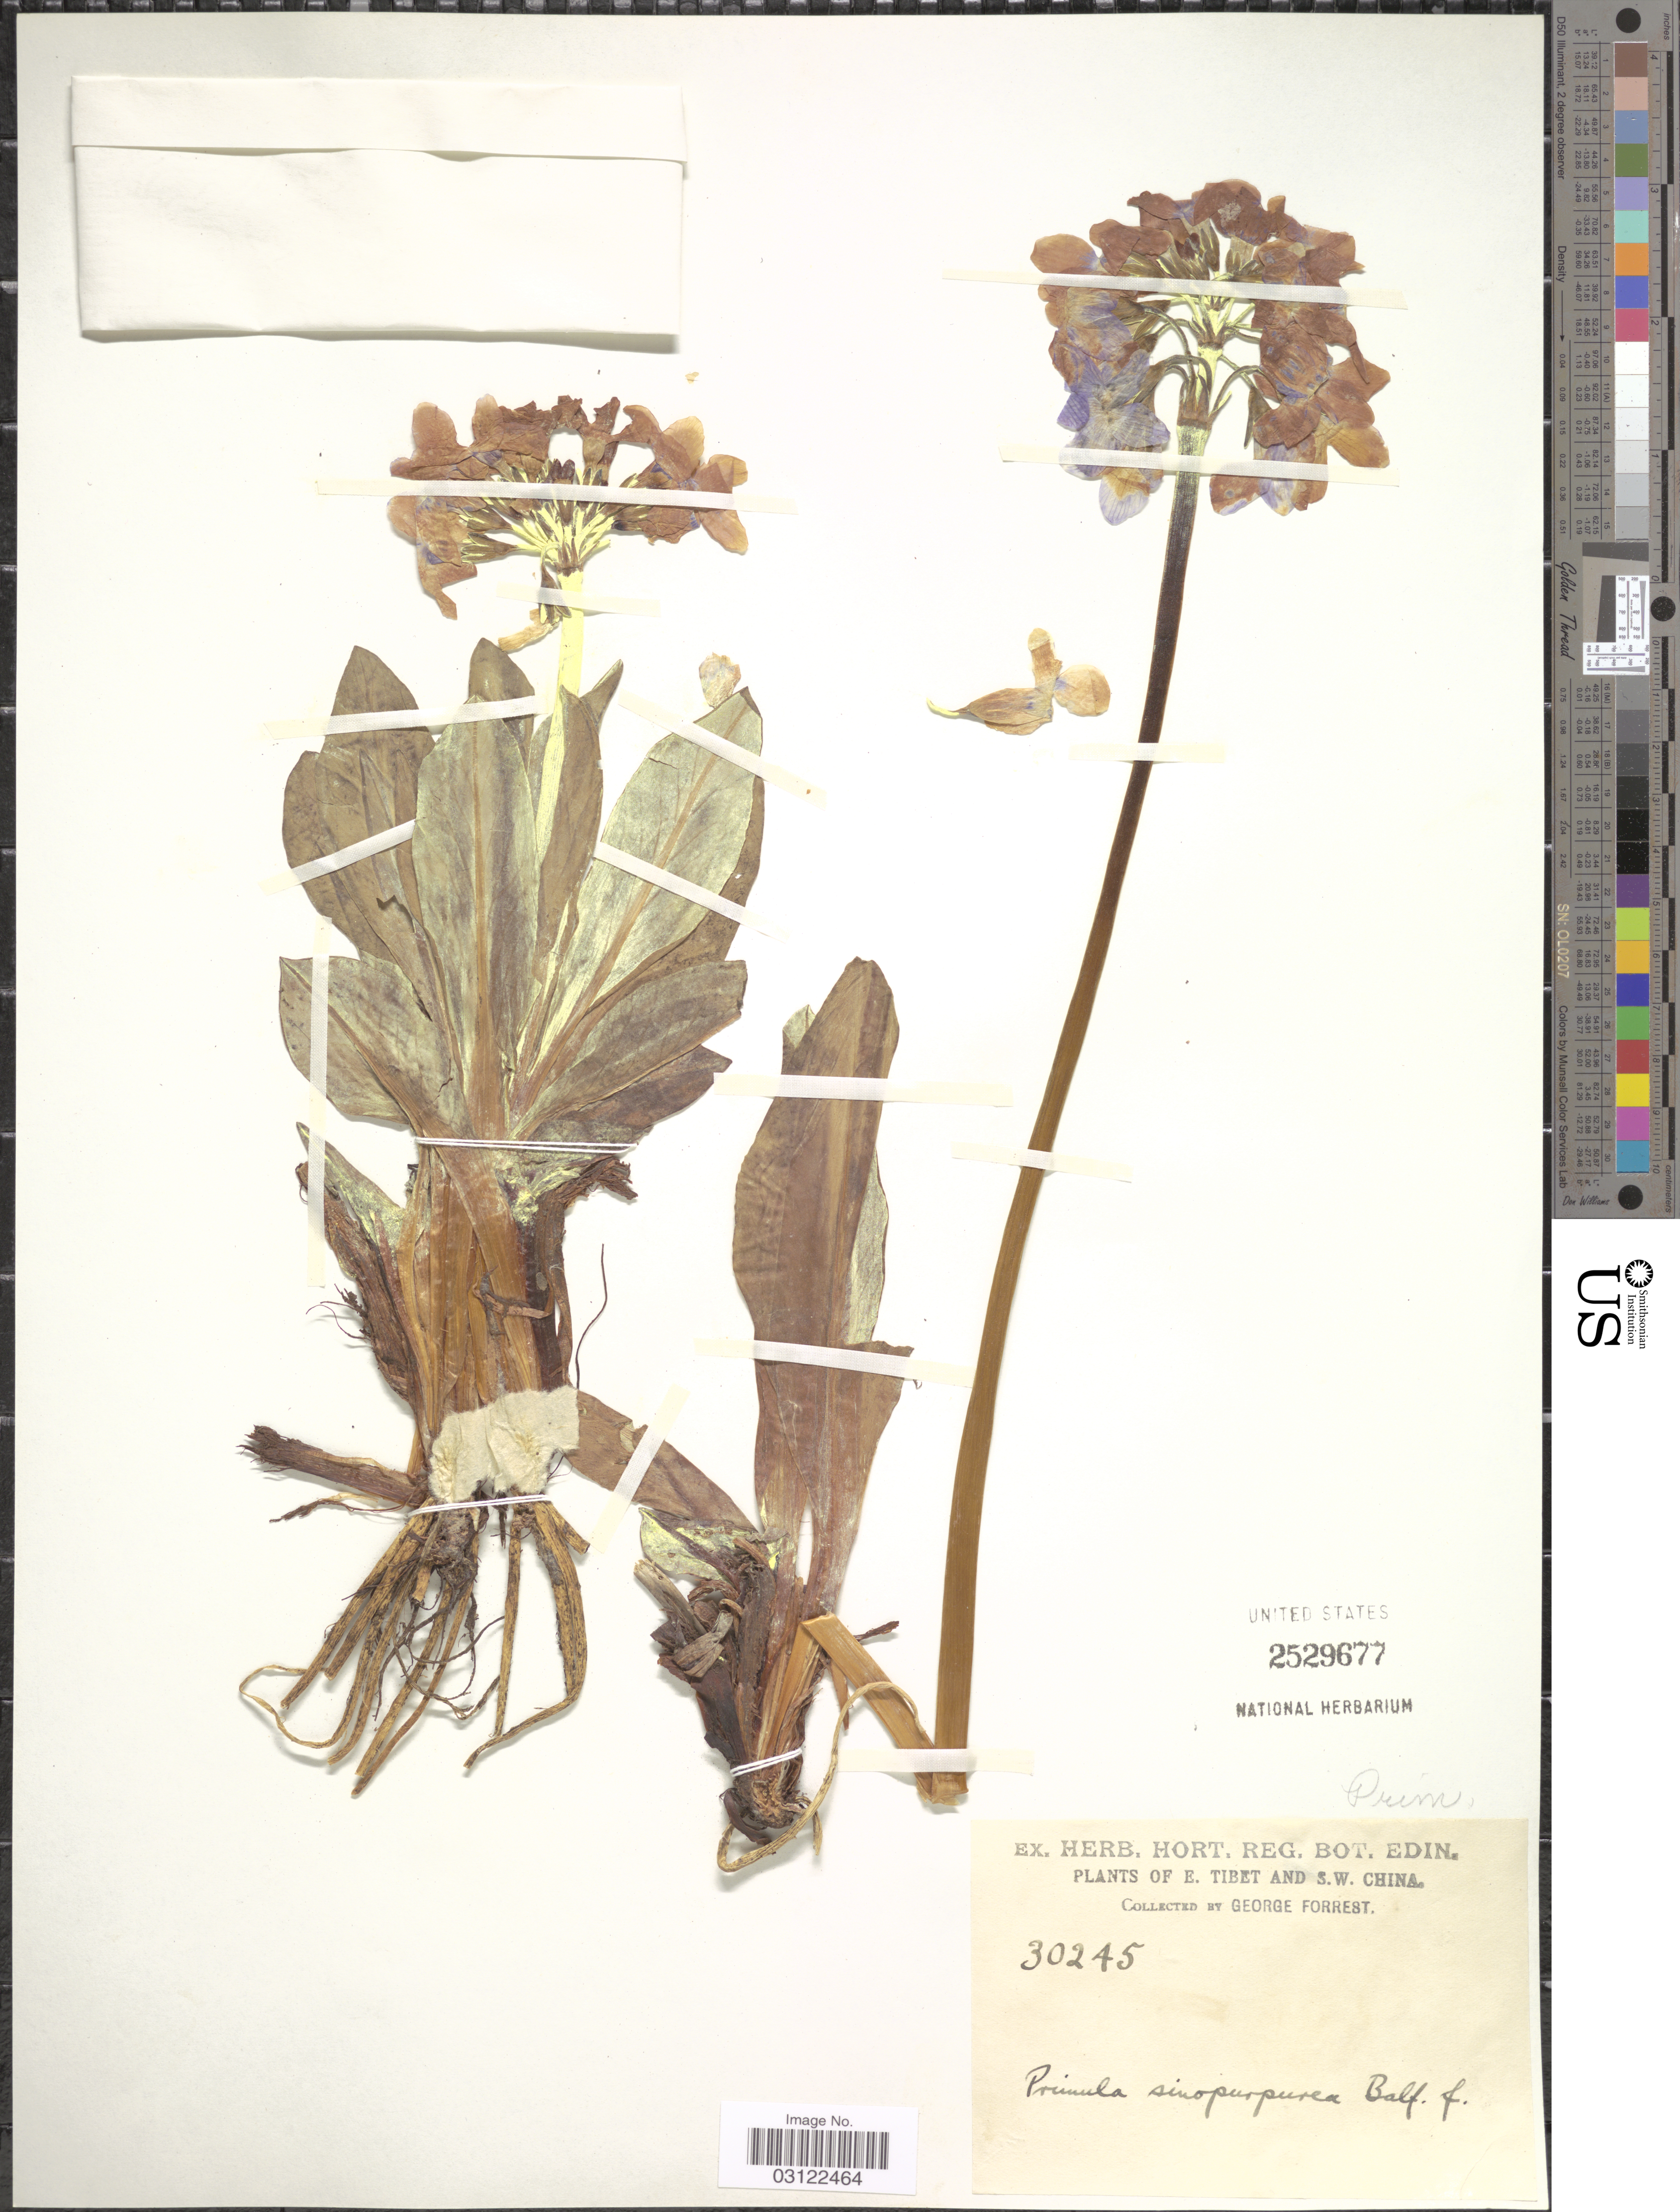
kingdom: Plantae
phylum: Tracheophyta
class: Magnoliopsida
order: Ericales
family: Primulaceae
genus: Primula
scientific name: Primula sinopurpurea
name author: Balf. f. ex Hutch.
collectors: G. Forrest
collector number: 30245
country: China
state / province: Xizang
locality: E. Tibet and S.W. China.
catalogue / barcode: US 2529677